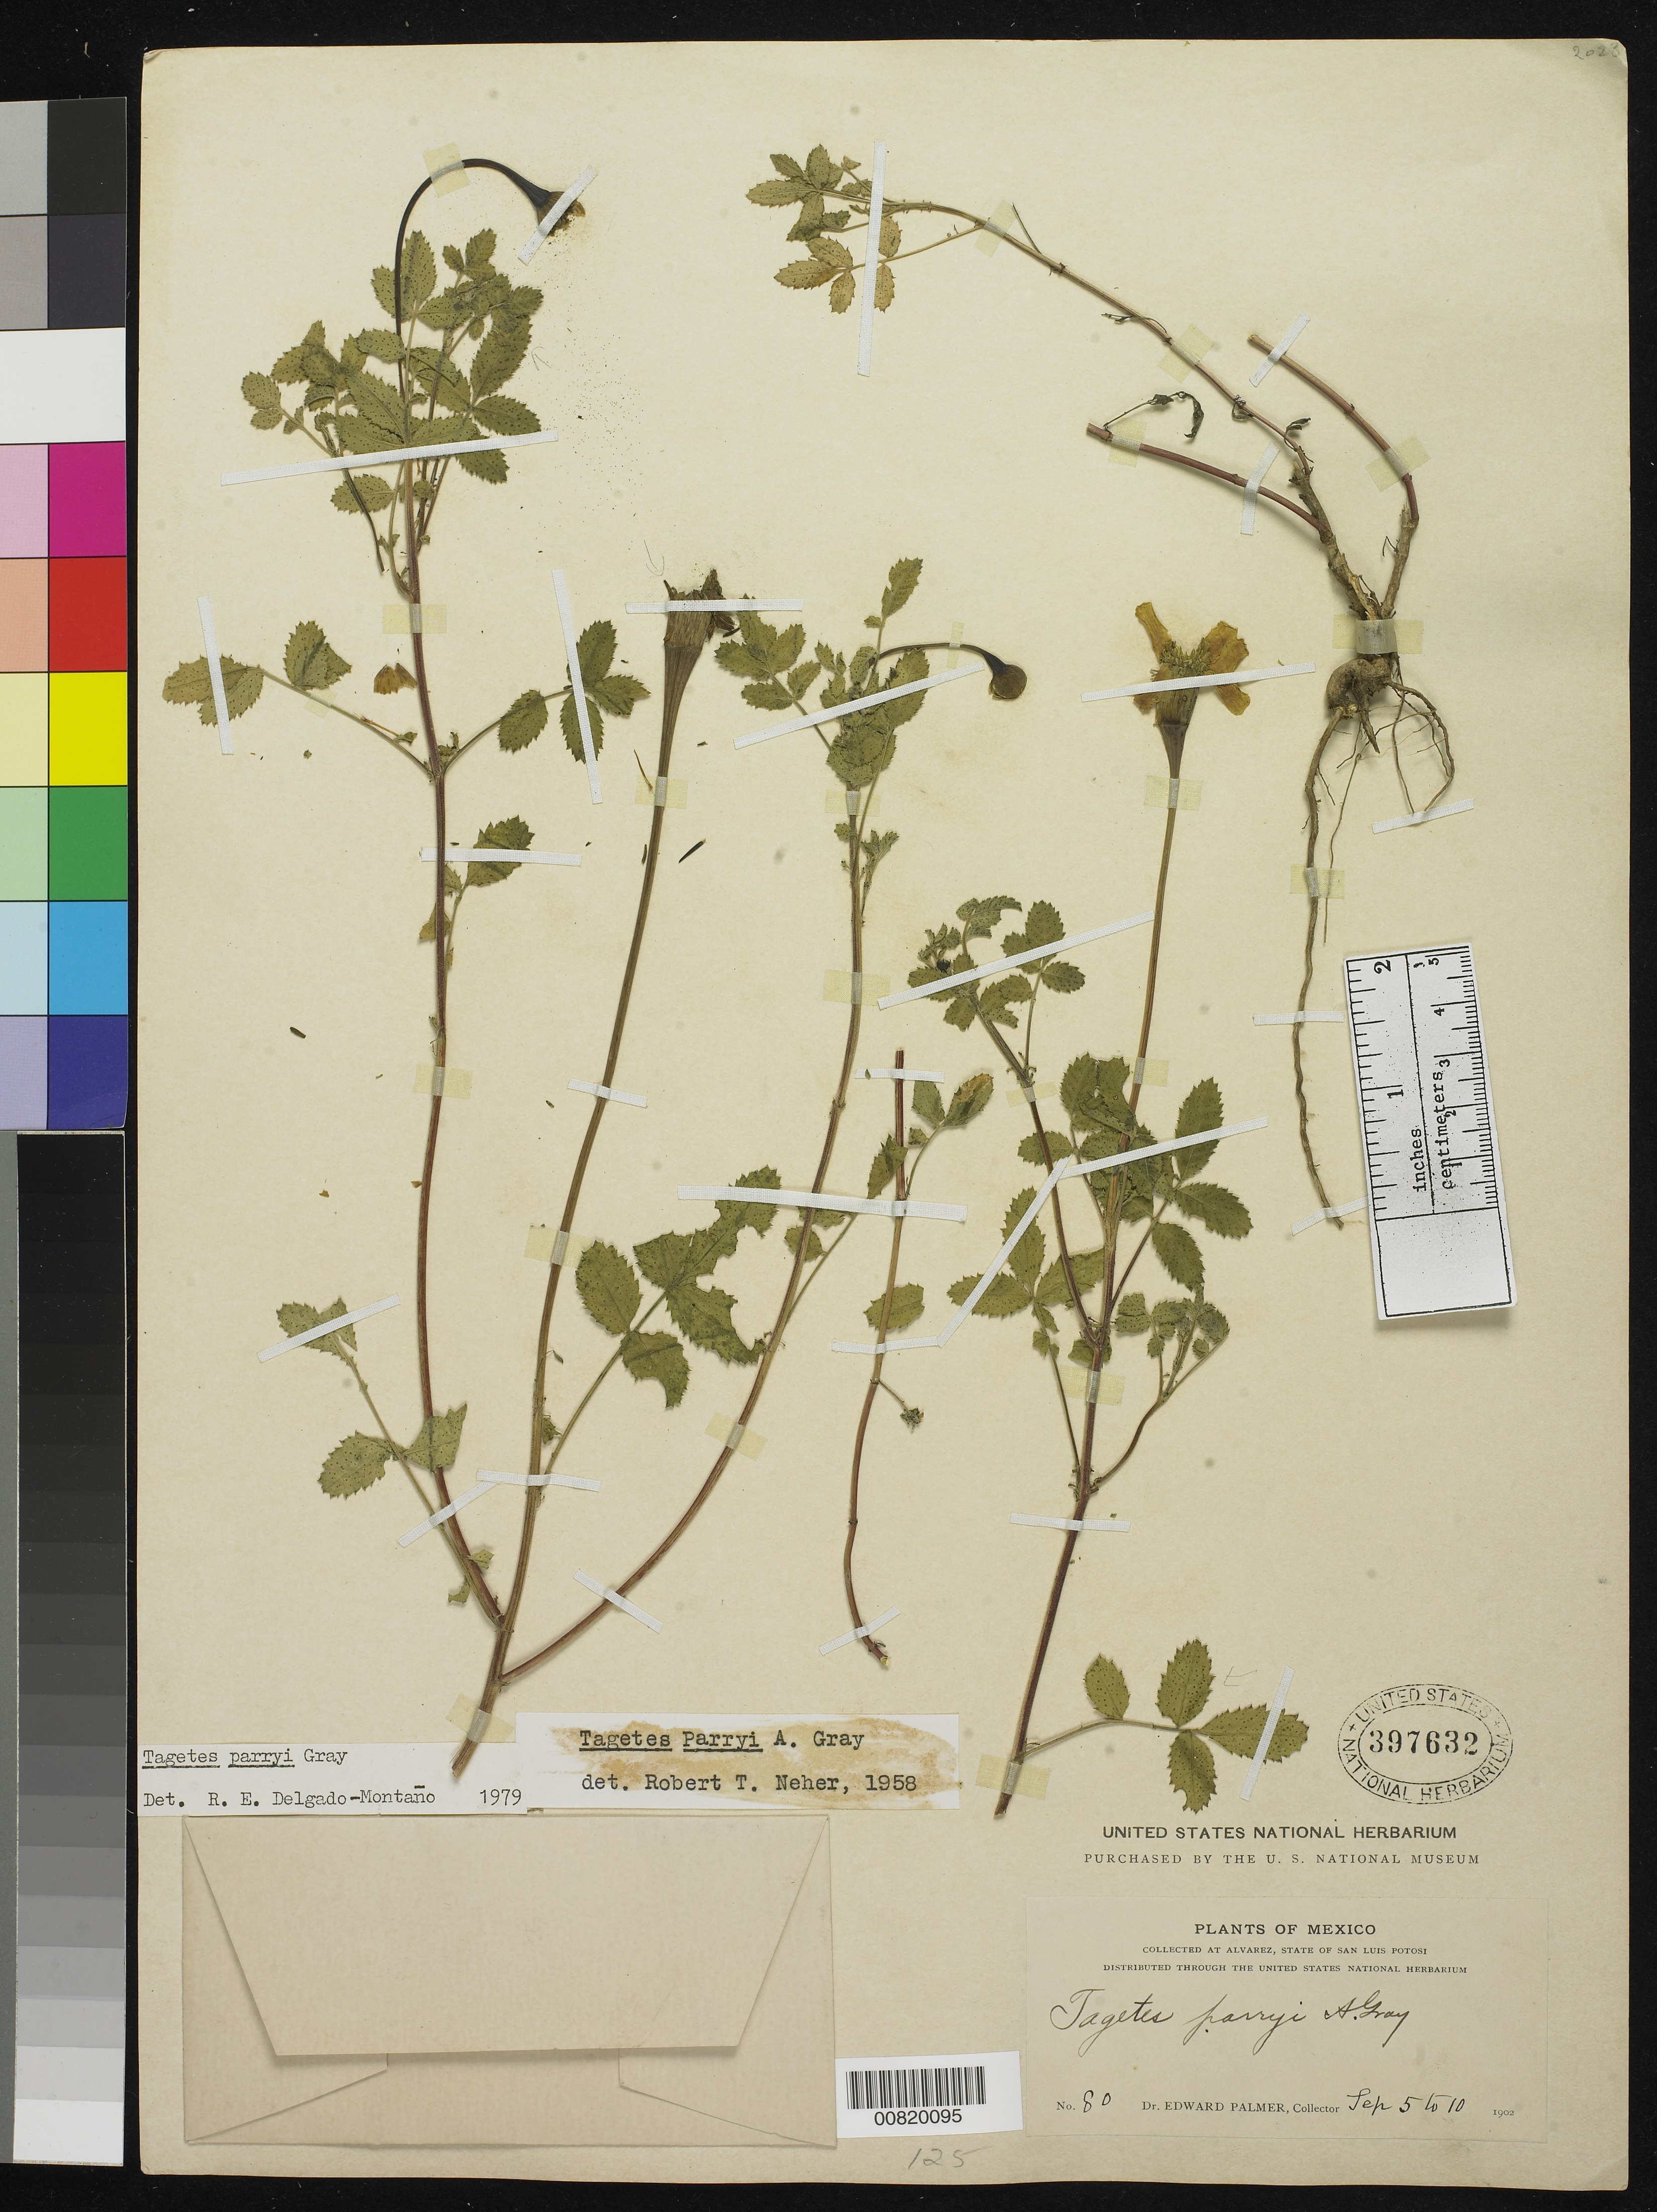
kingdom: Plantae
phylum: Tracheophyta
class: Magnoliopsida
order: Asterales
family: Asteraceae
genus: Tagetes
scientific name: Tagetes parryi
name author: A. Gray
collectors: E. Palmer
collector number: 80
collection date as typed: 05 Sep 1902 to 10 Sep 1902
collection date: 1902-09-05/1902-09-10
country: Mexico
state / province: San Luis Potosí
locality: Alvarez, San Luis Potosí.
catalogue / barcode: US 397632